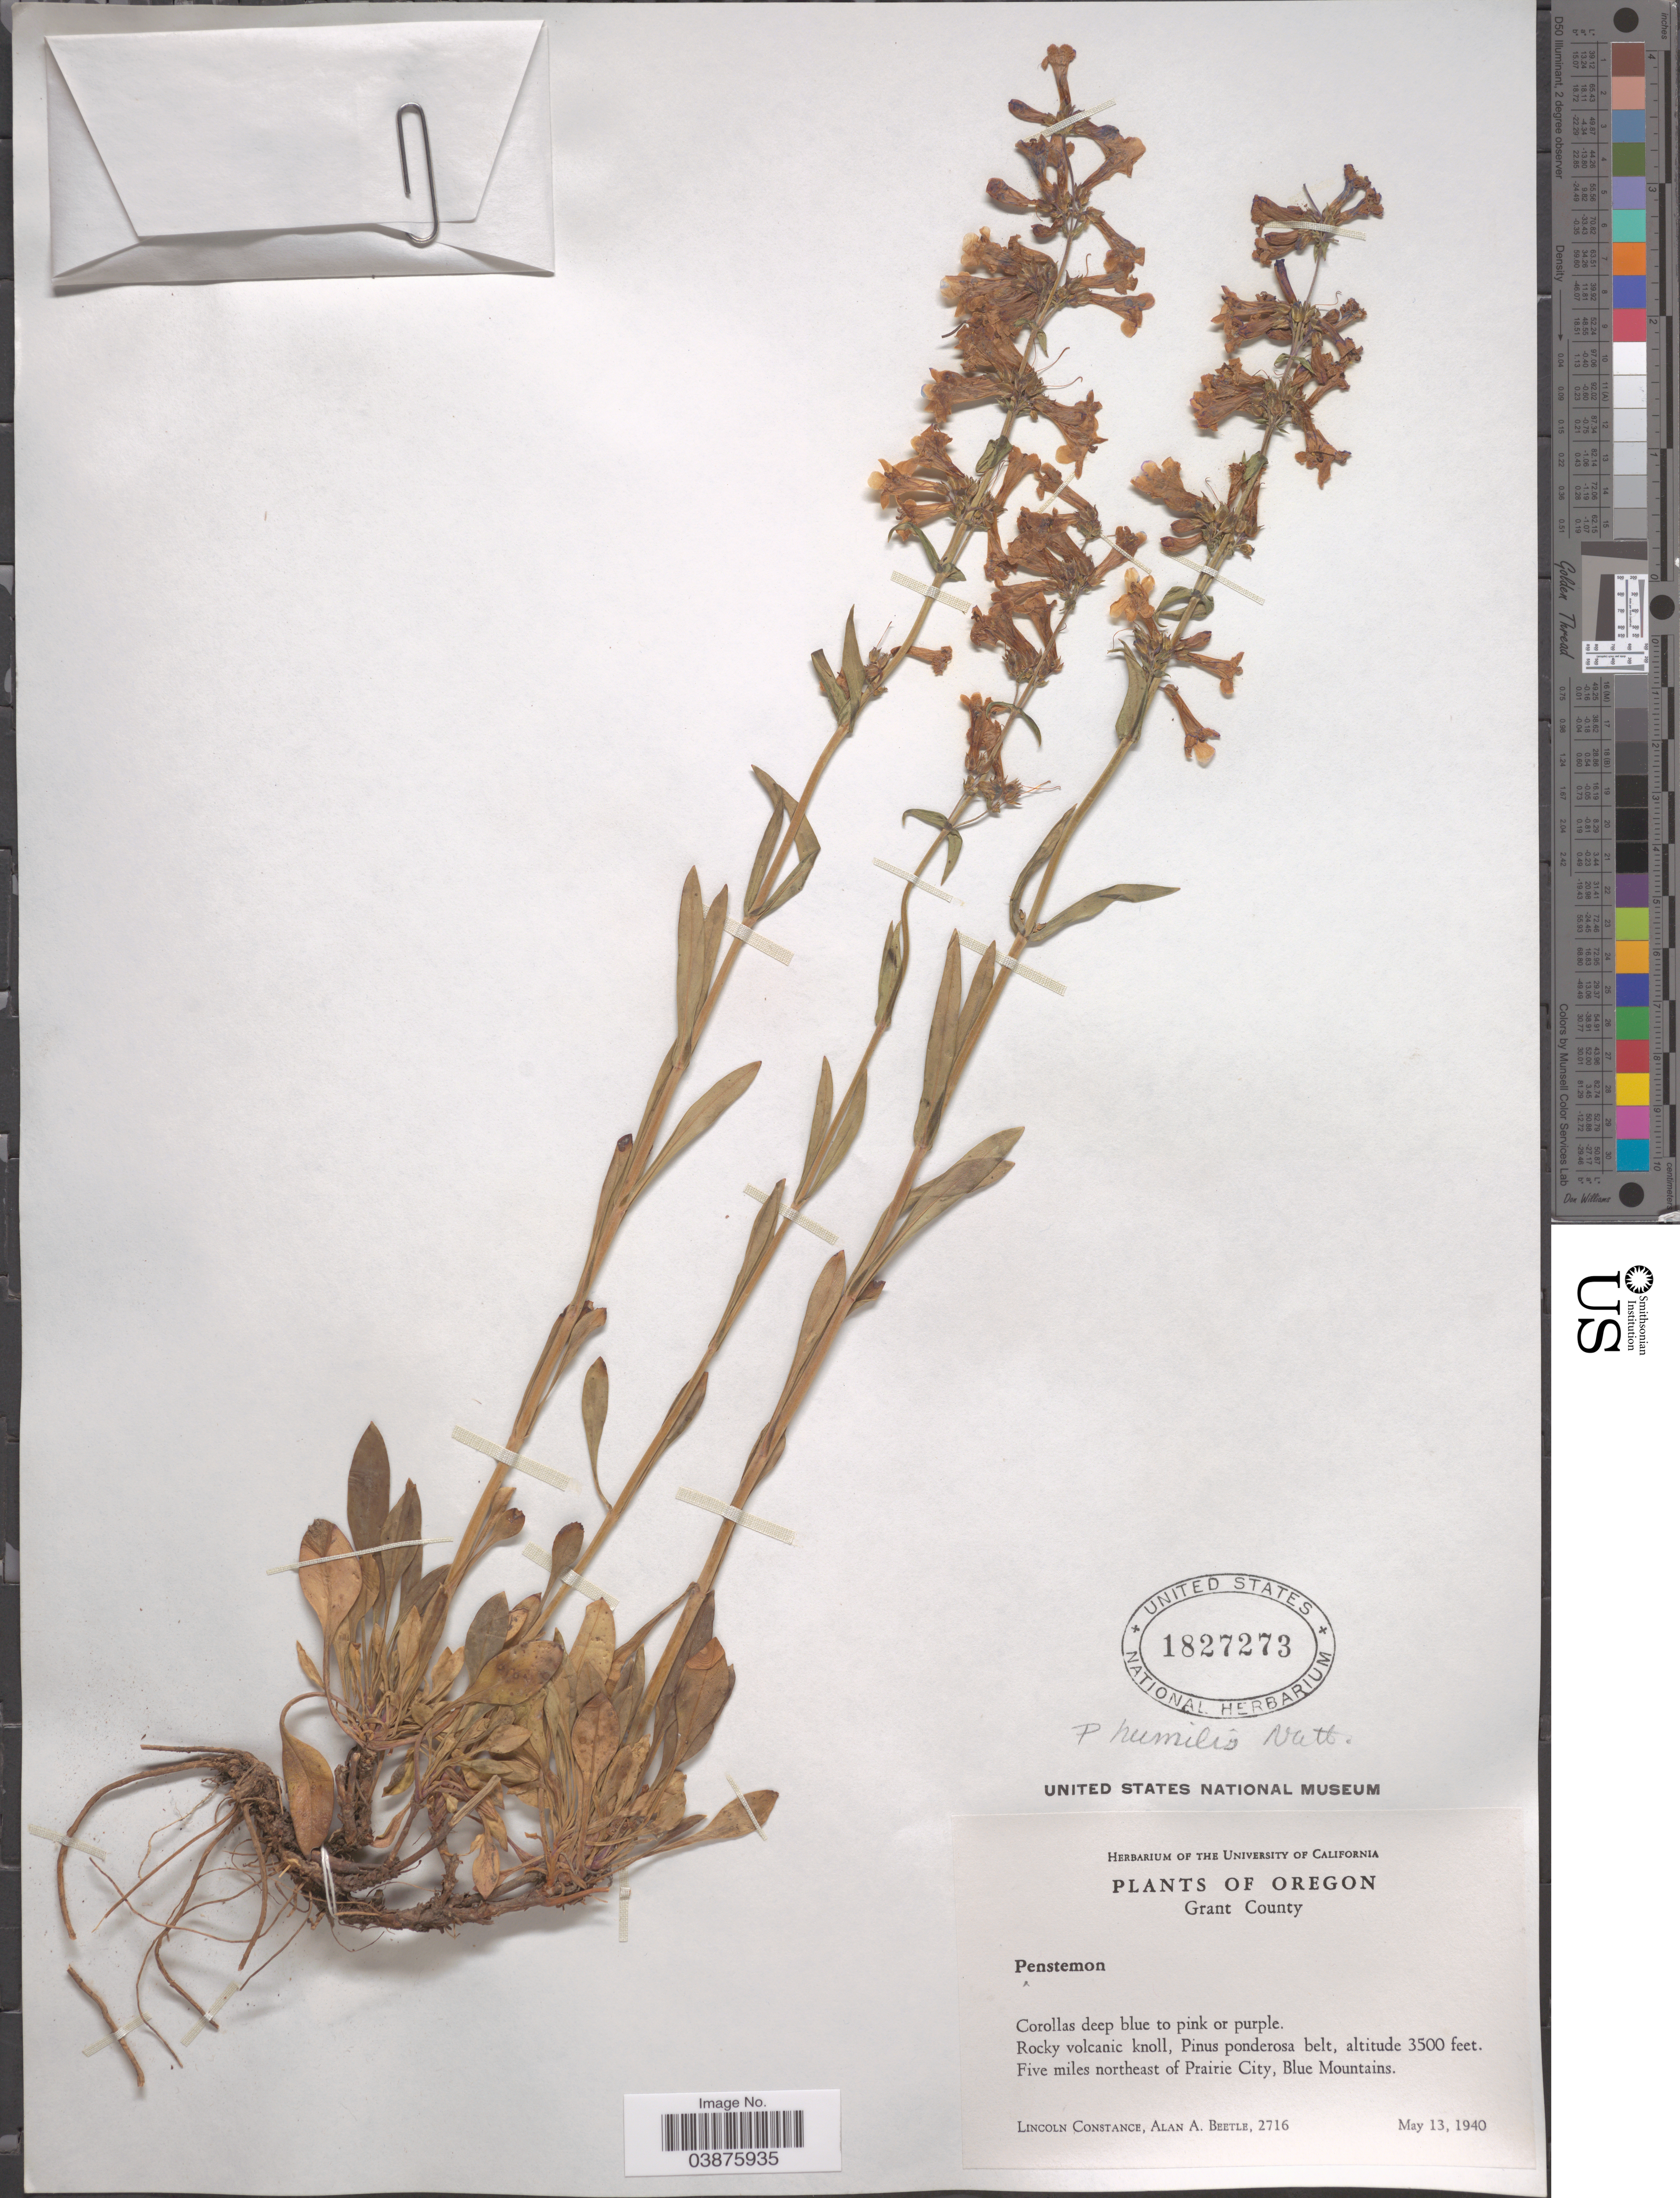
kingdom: Plantae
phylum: Tracheophyta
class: Magnoliopsida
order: Lamiales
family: Plantaginaceae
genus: Penstemon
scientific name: Penstemon humilis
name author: Nutt. ex A. Gray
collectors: L. Constance & A. A. Beetle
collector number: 2716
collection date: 1940-05-13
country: United States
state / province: Oregon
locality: Grant County. Five miles northeast of Prairie City, Blue Mountains.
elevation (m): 1067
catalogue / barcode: US 1827273